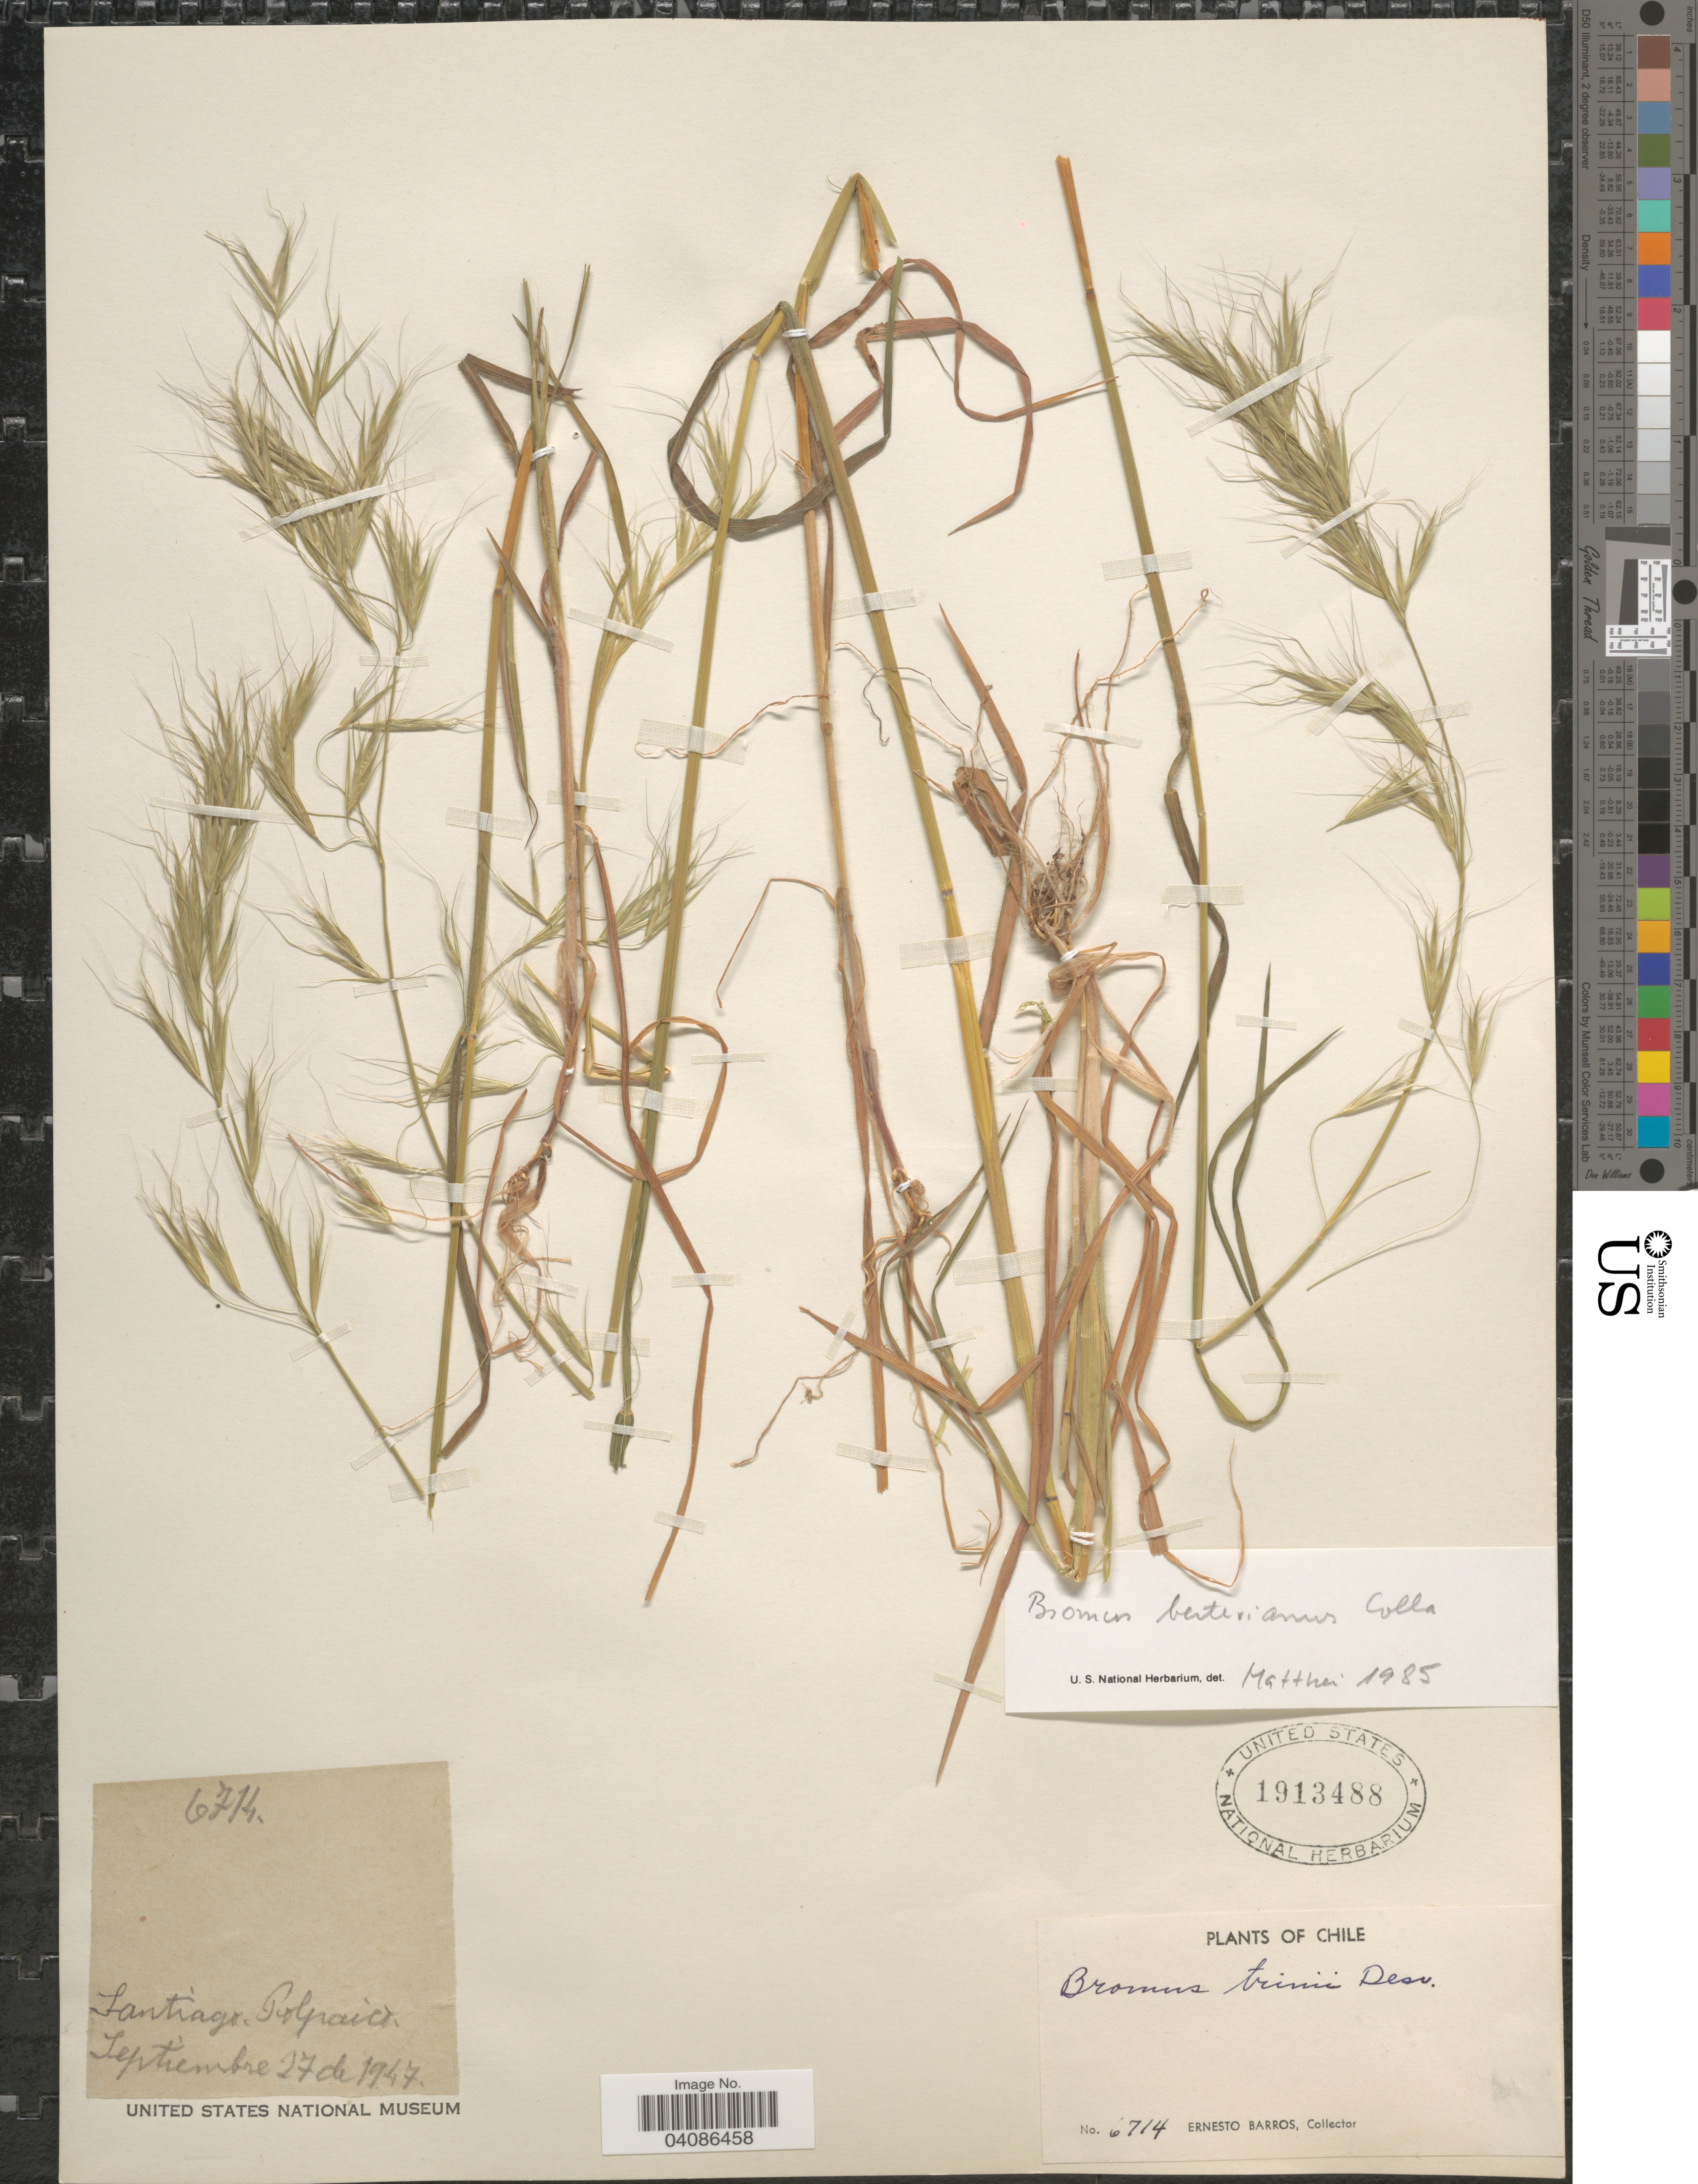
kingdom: Plantae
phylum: Tracheophyta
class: Liliopsida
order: Poales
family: Poaceae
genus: Bromus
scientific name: Bromus berteroanus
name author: Colla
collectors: E. Barros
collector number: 6714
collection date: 1947-09-27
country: Chile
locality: Santiago, Polpaico.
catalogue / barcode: US 1913488